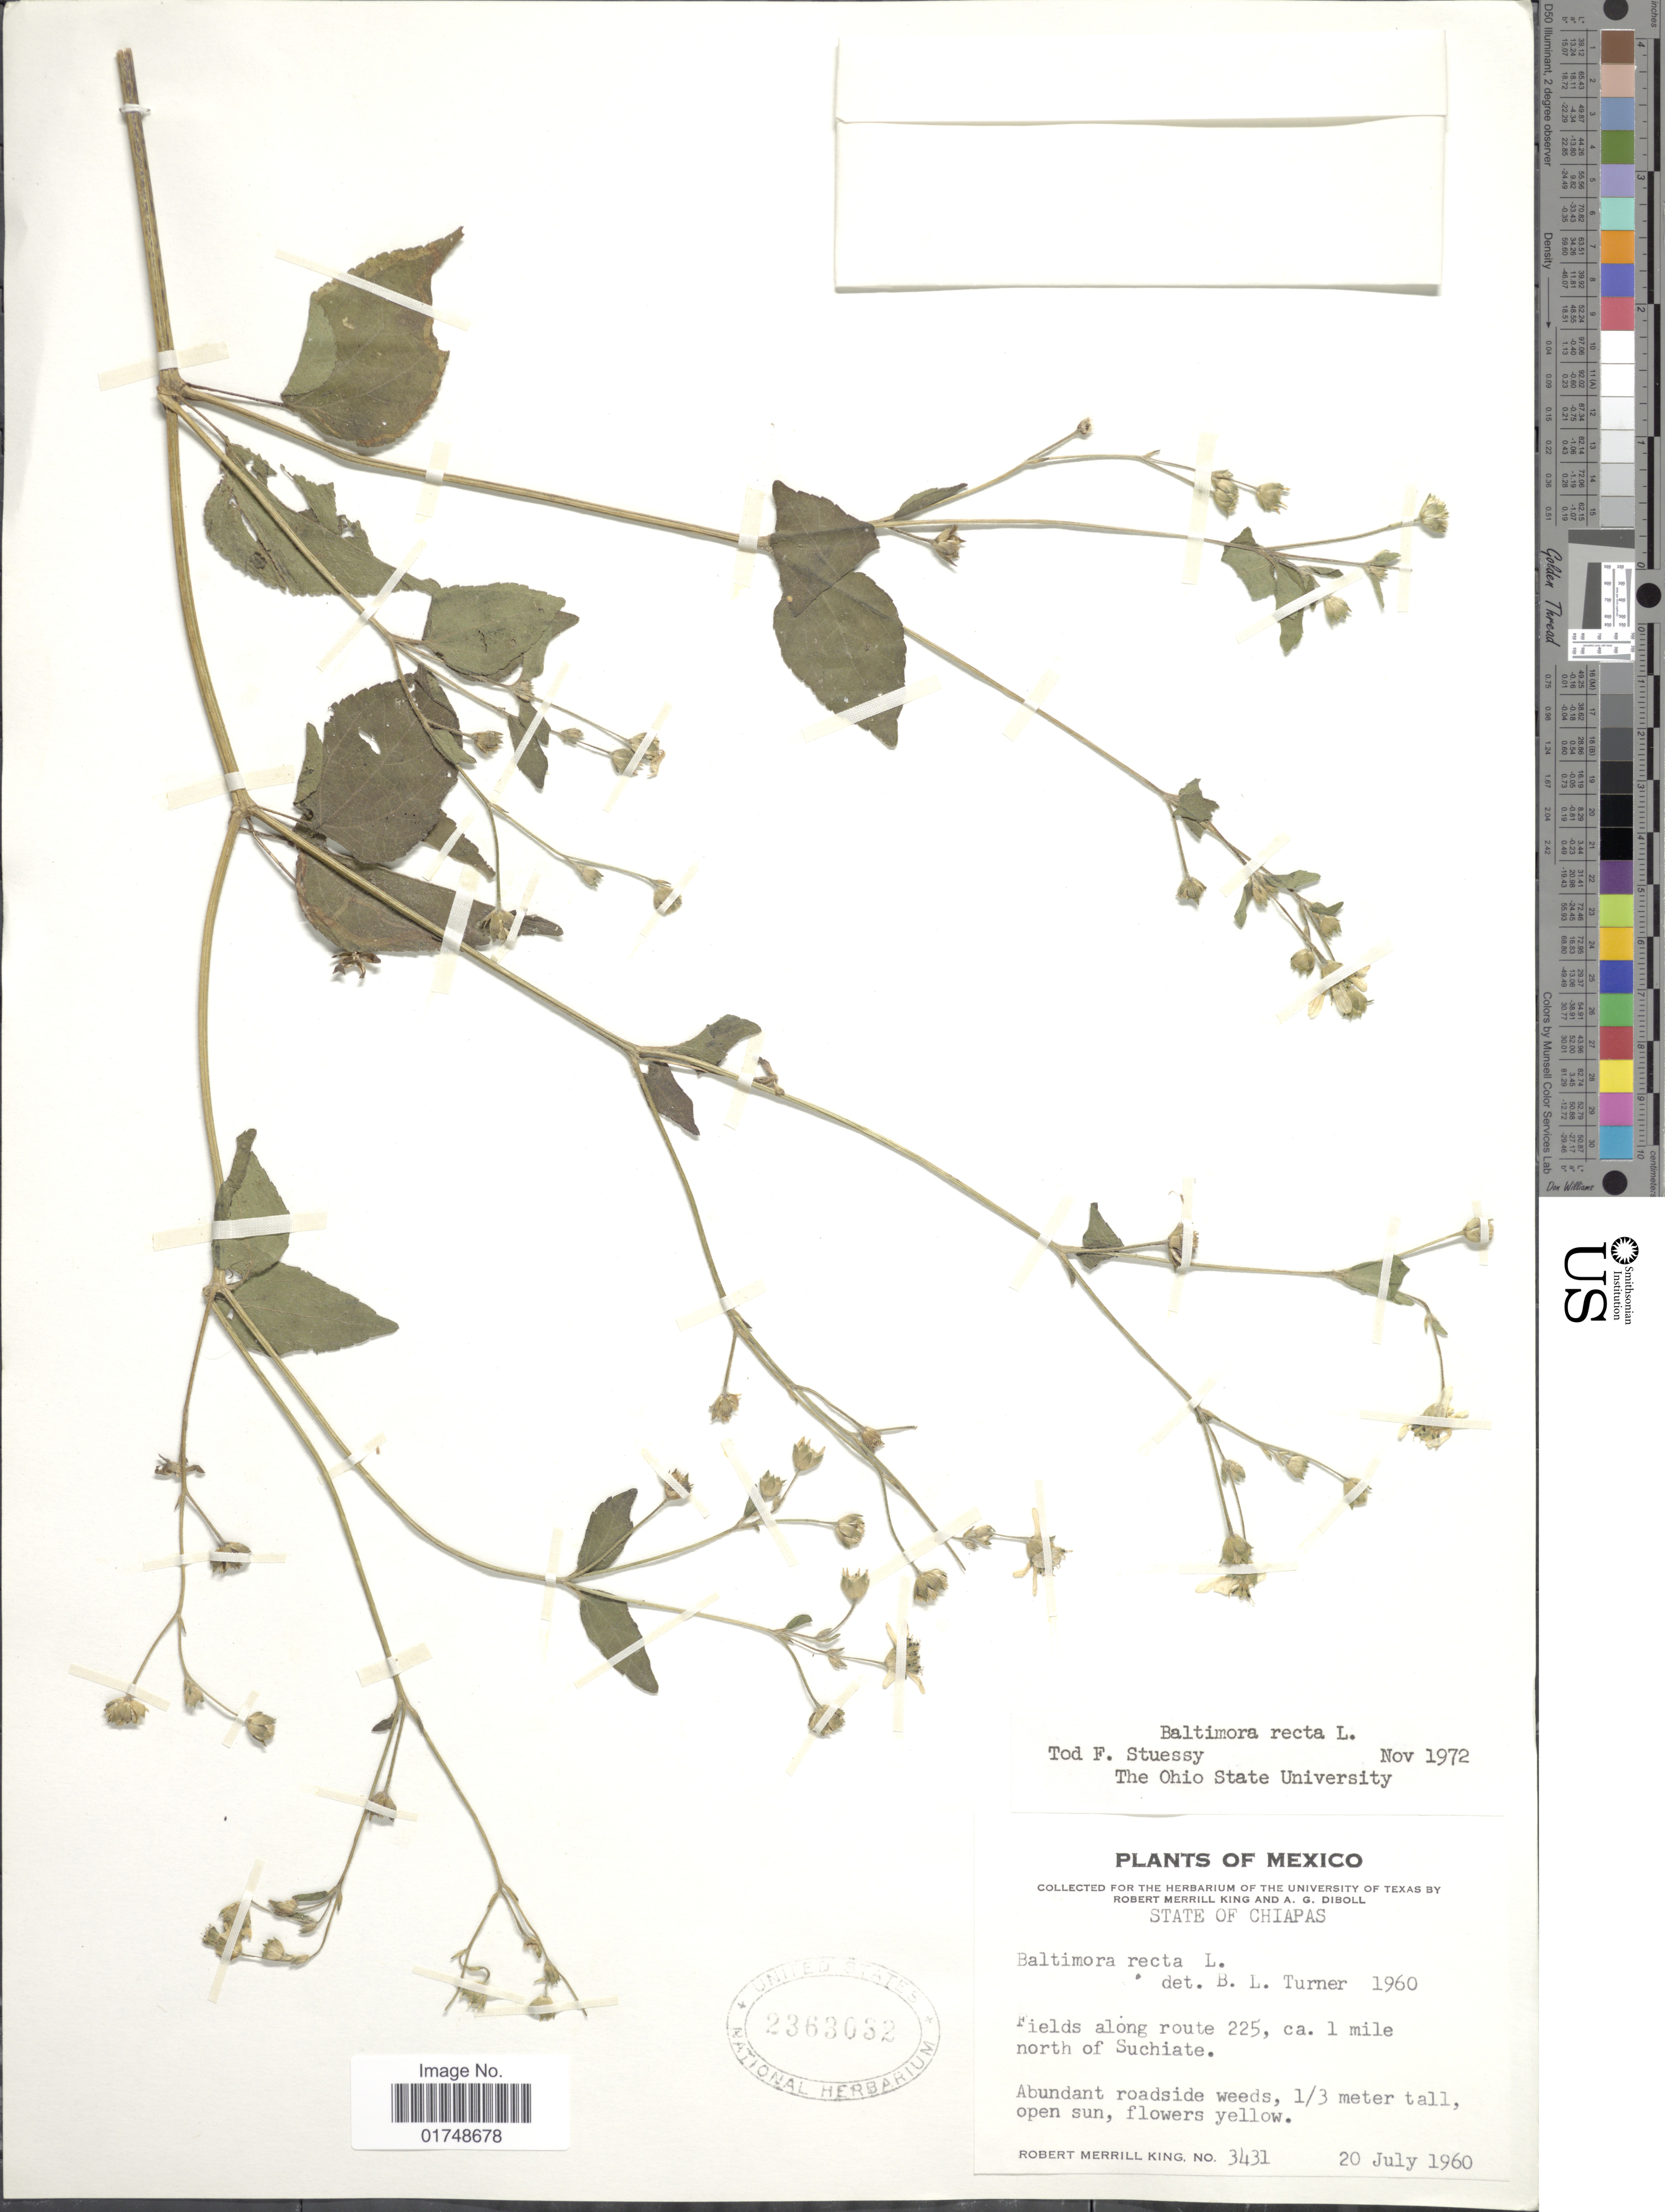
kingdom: Plantae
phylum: Tracheophyta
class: Magnoliopsida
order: Asterales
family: Asteraceae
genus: Baltimora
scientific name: Baltimora recta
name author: L.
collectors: R. M. King & A. Diboll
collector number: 3431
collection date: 1960-07-20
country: Mexico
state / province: Chiapas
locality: State of Chiapas. Fields along route 225, ca. 1 mile north of Suchiate.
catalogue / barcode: US 2363032